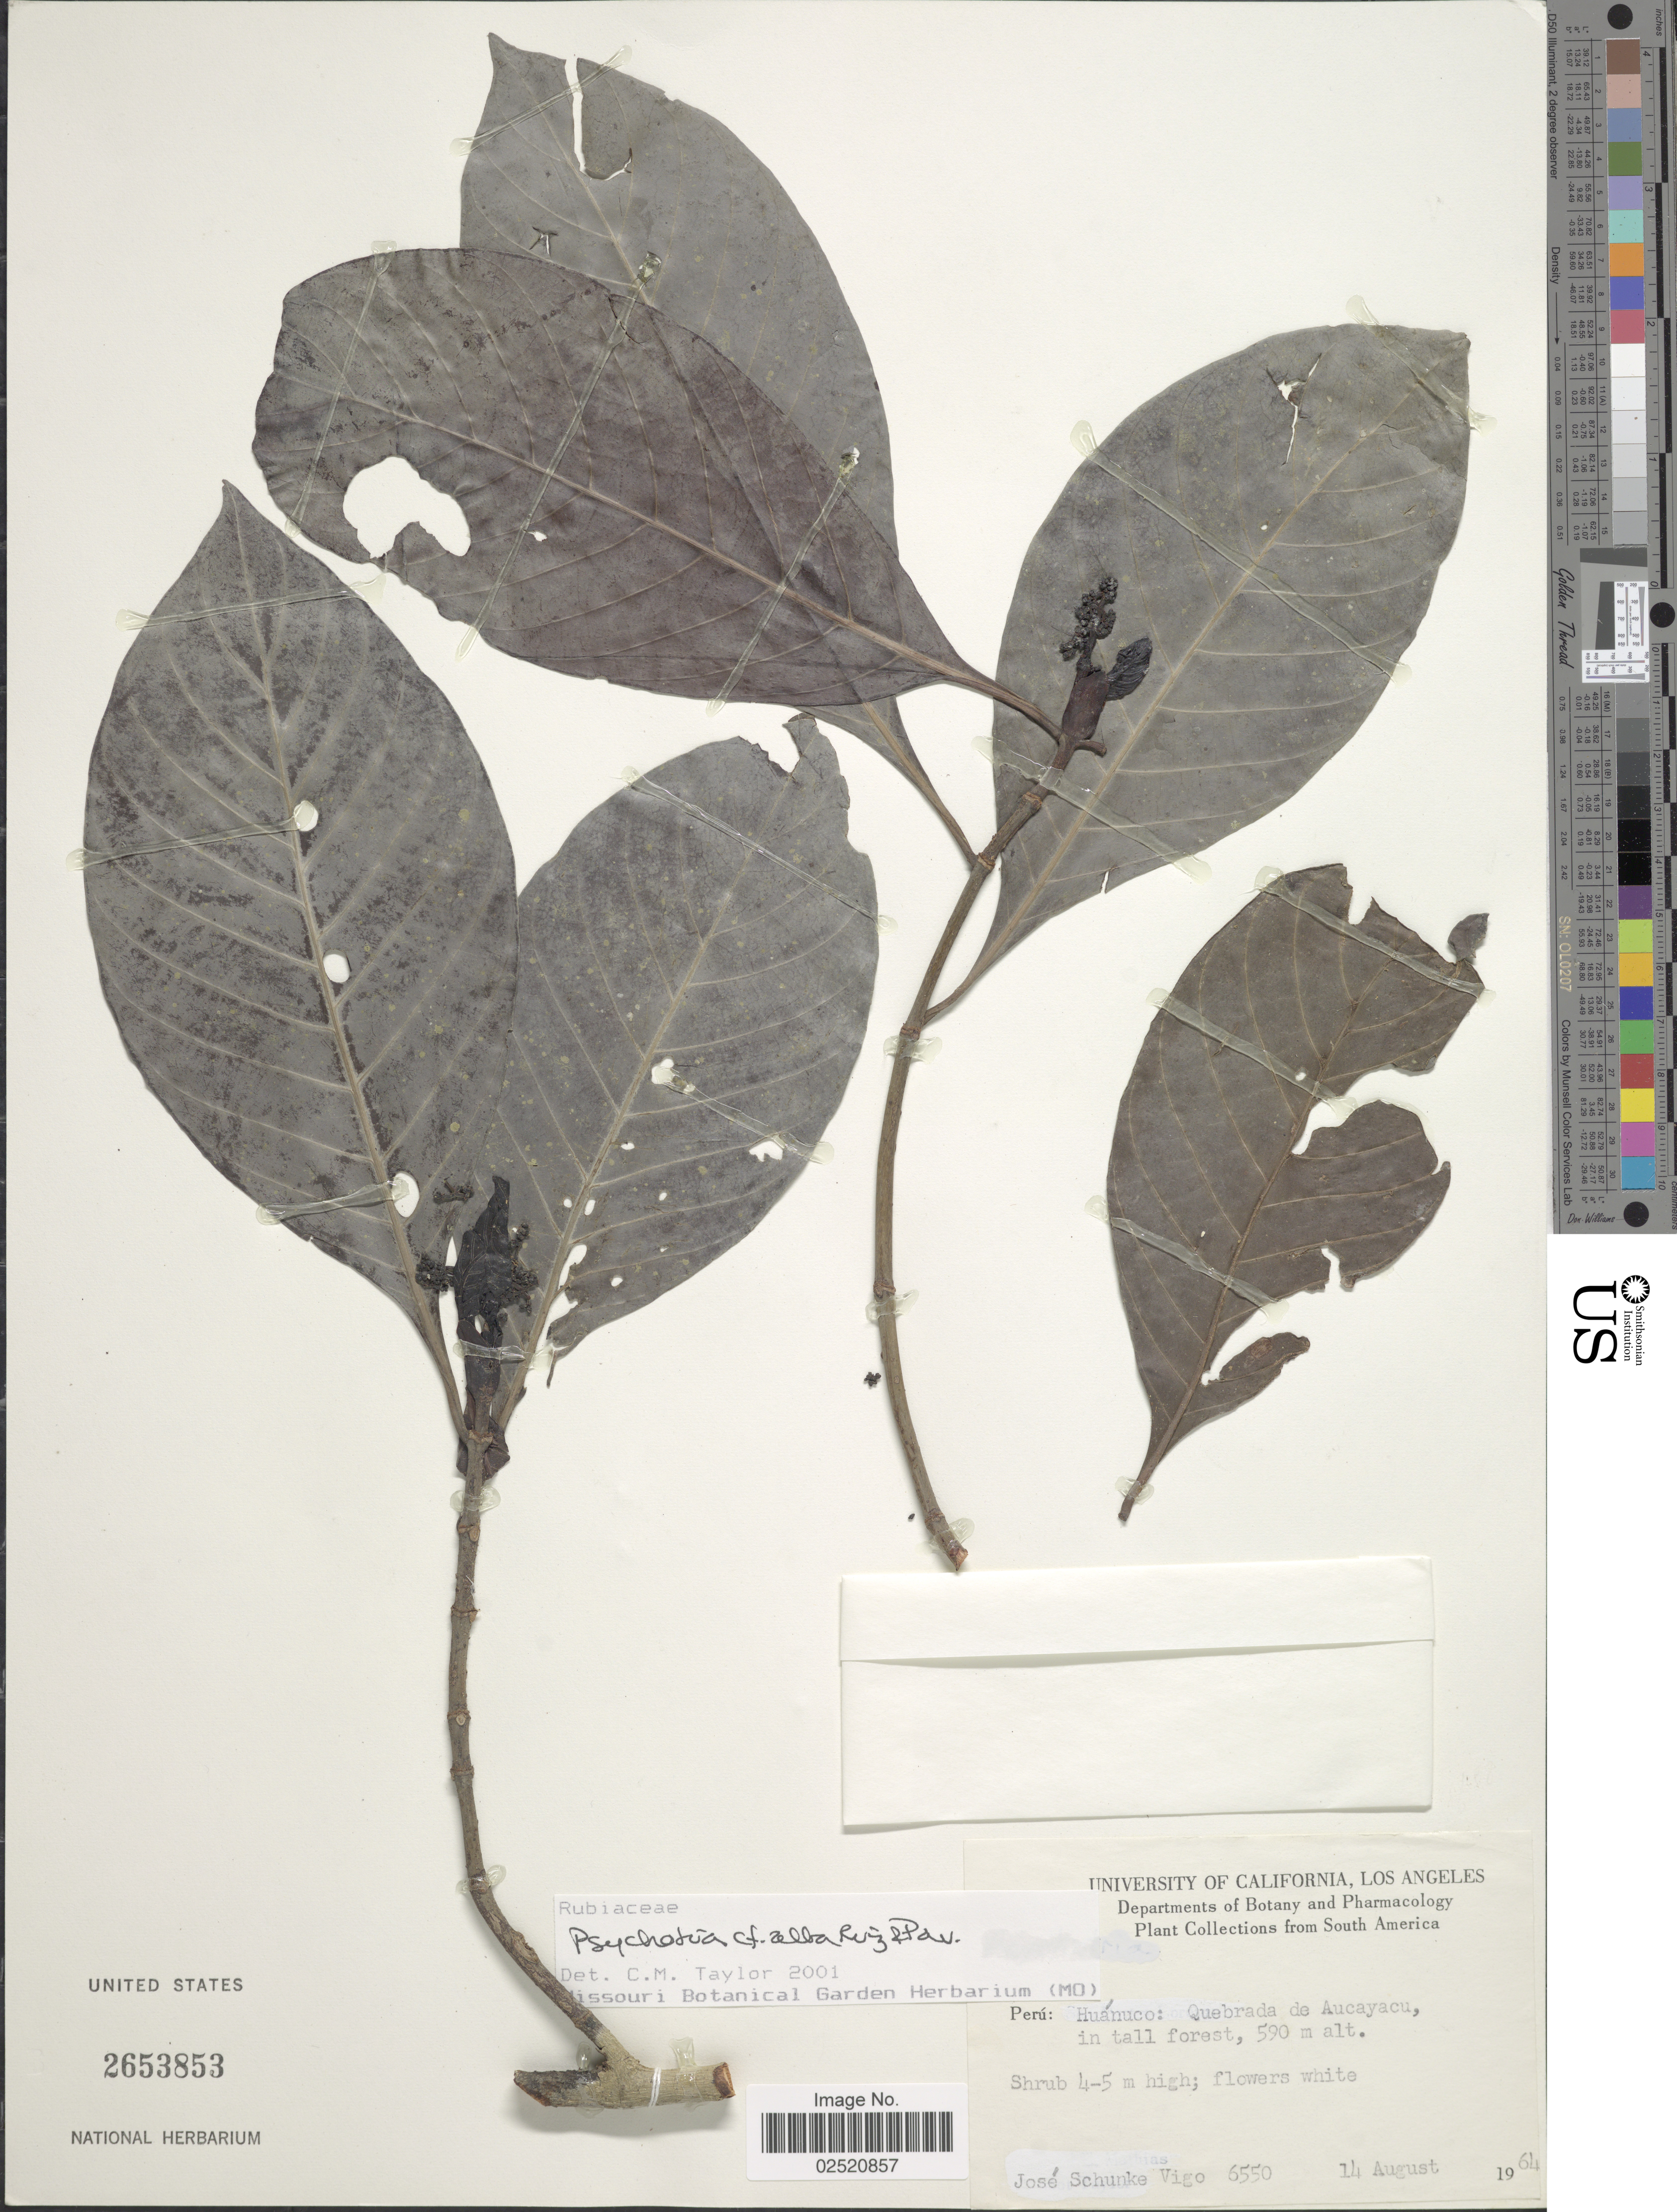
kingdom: Plantae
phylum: Tracheophyta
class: Magnoliopsida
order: Gentianales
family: Rubiaceae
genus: Psychotria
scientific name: Psychotria alba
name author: Ruiz & Pav.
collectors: J. Schunke Vigo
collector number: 6550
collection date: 1964-08-14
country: Peru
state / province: Huánuco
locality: Quebrada de Aucayacu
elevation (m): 590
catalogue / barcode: US 2653853